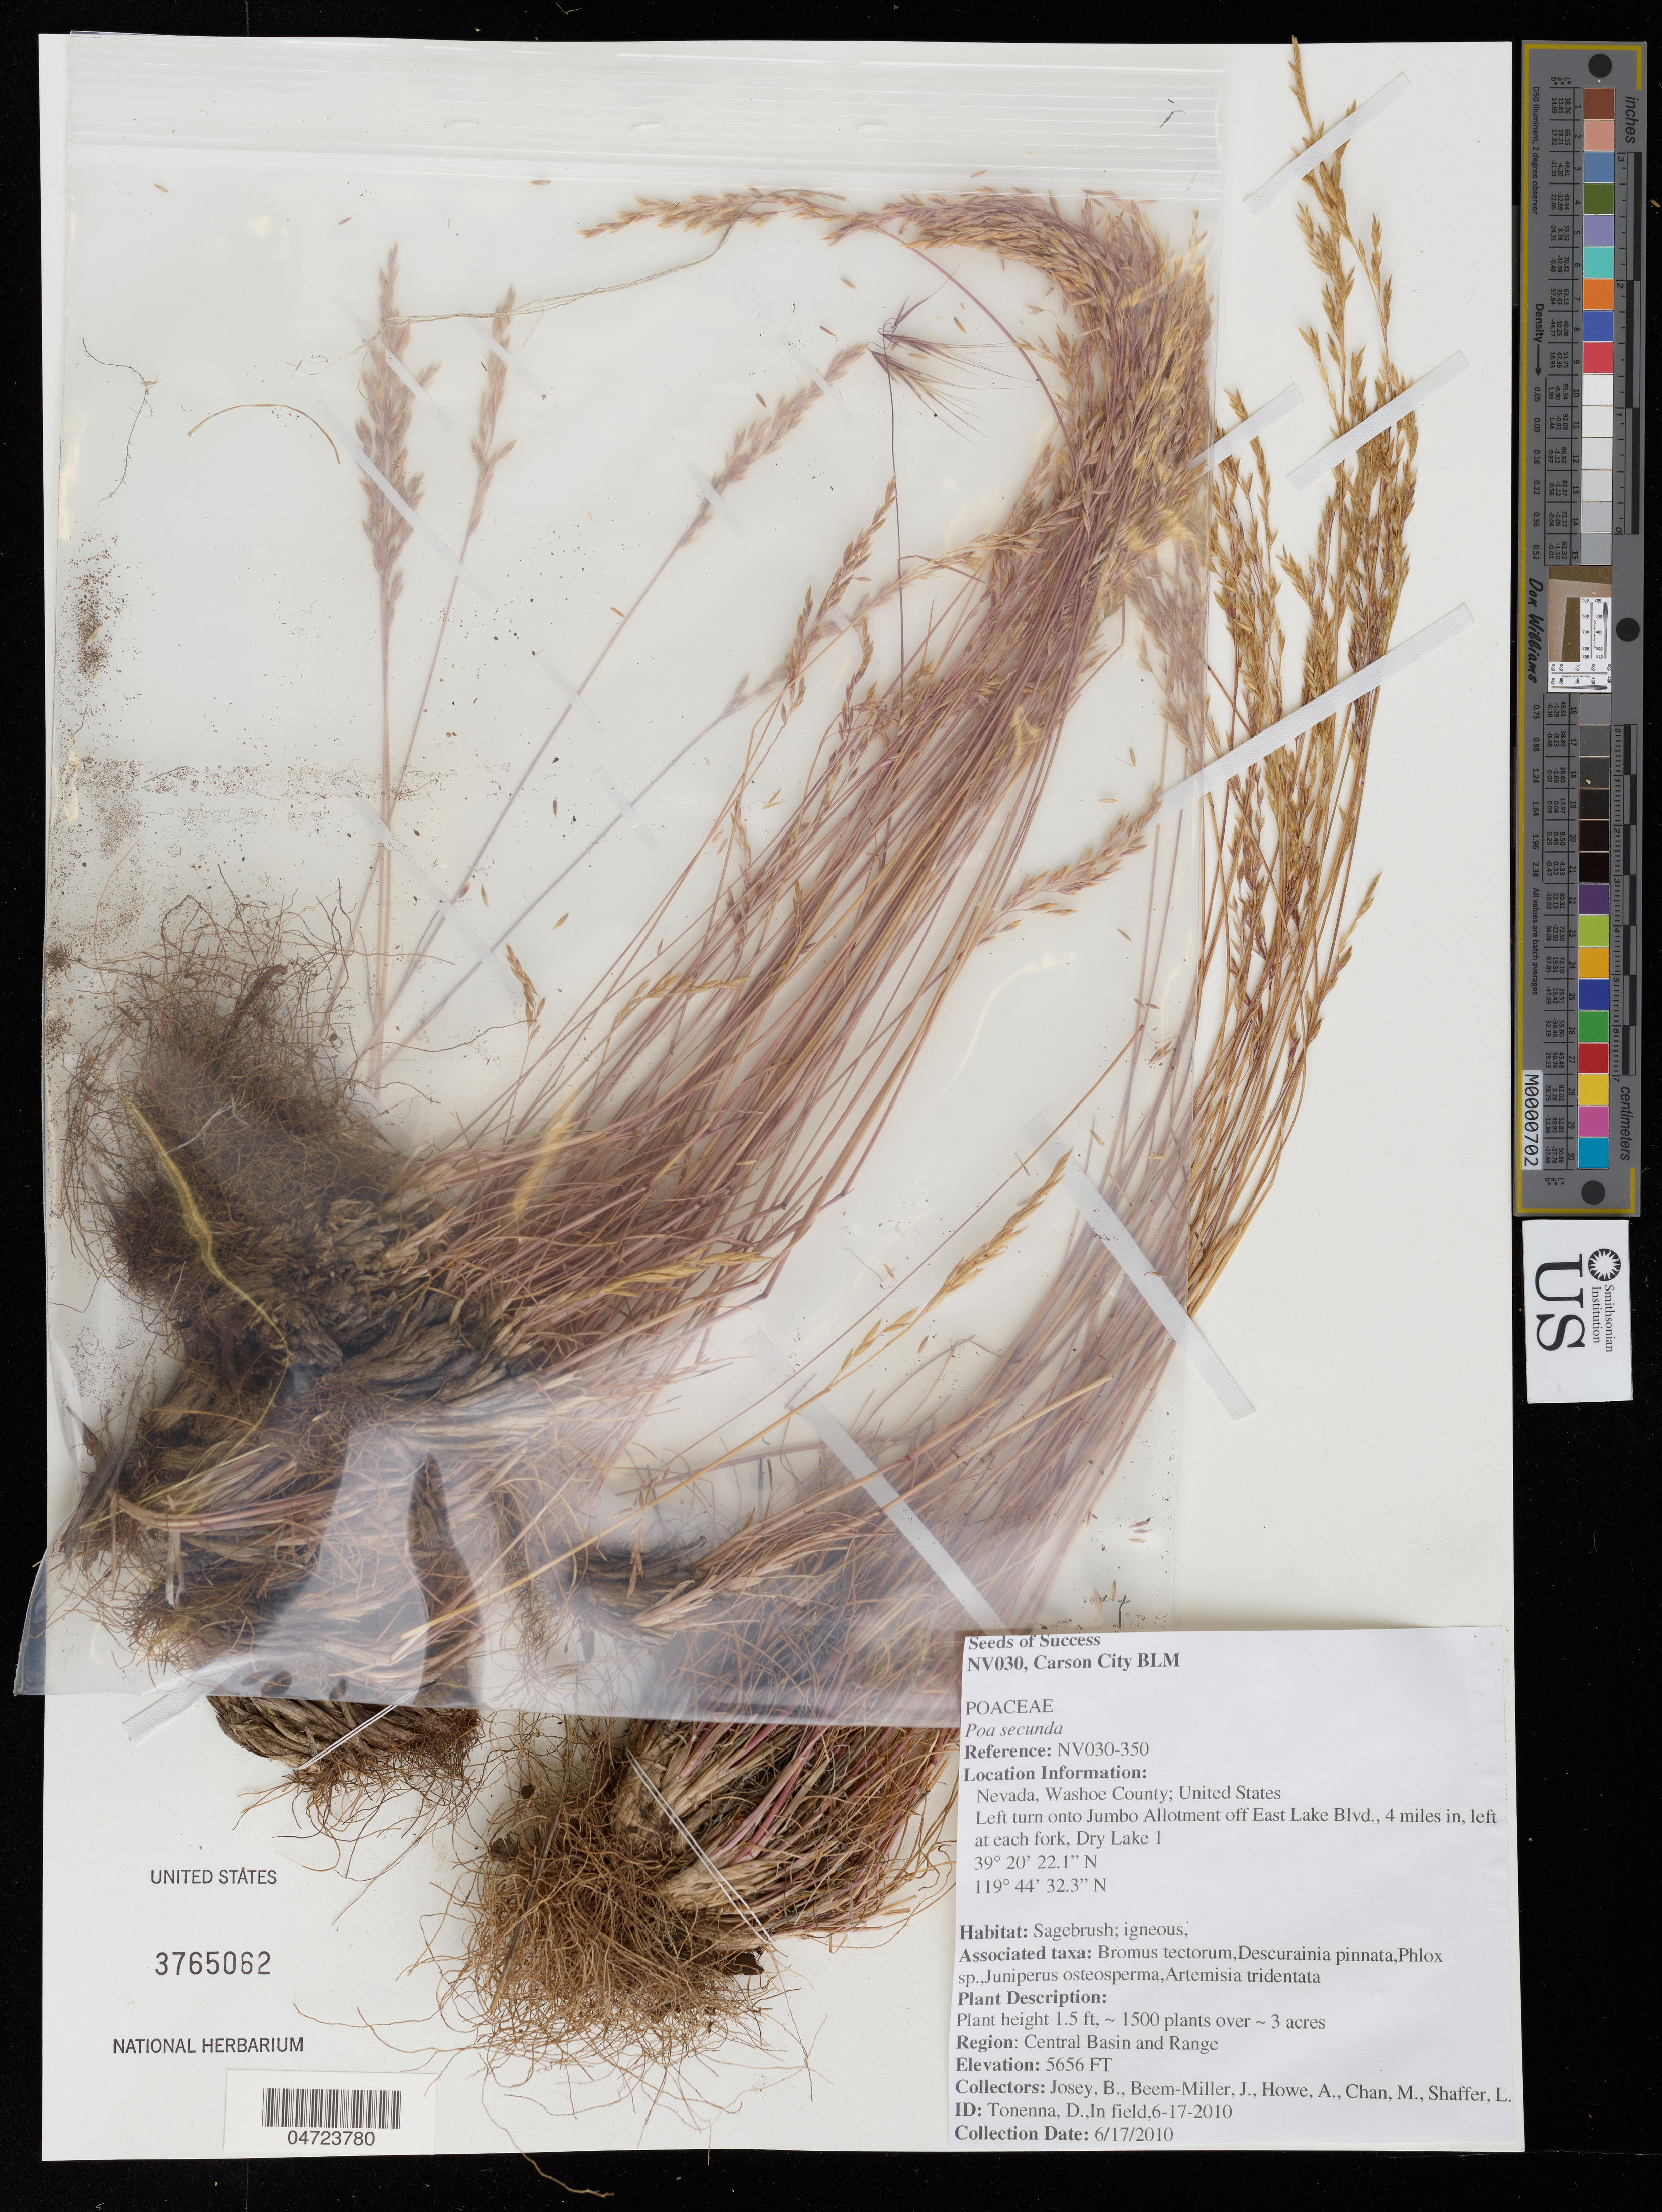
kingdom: Plantae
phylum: Tracheophyta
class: Liliopsida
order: Poales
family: Poaceae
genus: Poa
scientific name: Poa secunda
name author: J. Presl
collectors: B. Josey, J. Beam-Miller, A. Howe, M. Chan & L. Shaffer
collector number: NV030-350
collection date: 2010-06-17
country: United States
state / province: Nevada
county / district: Washoe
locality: Washoe County. Left turn onto Jumbo Allotment off East Lake Blvd., 4 miles in, left at each fork, Dry Lake 1. Region: Central Basin and Range.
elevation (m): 1724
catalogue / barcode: US 3765062